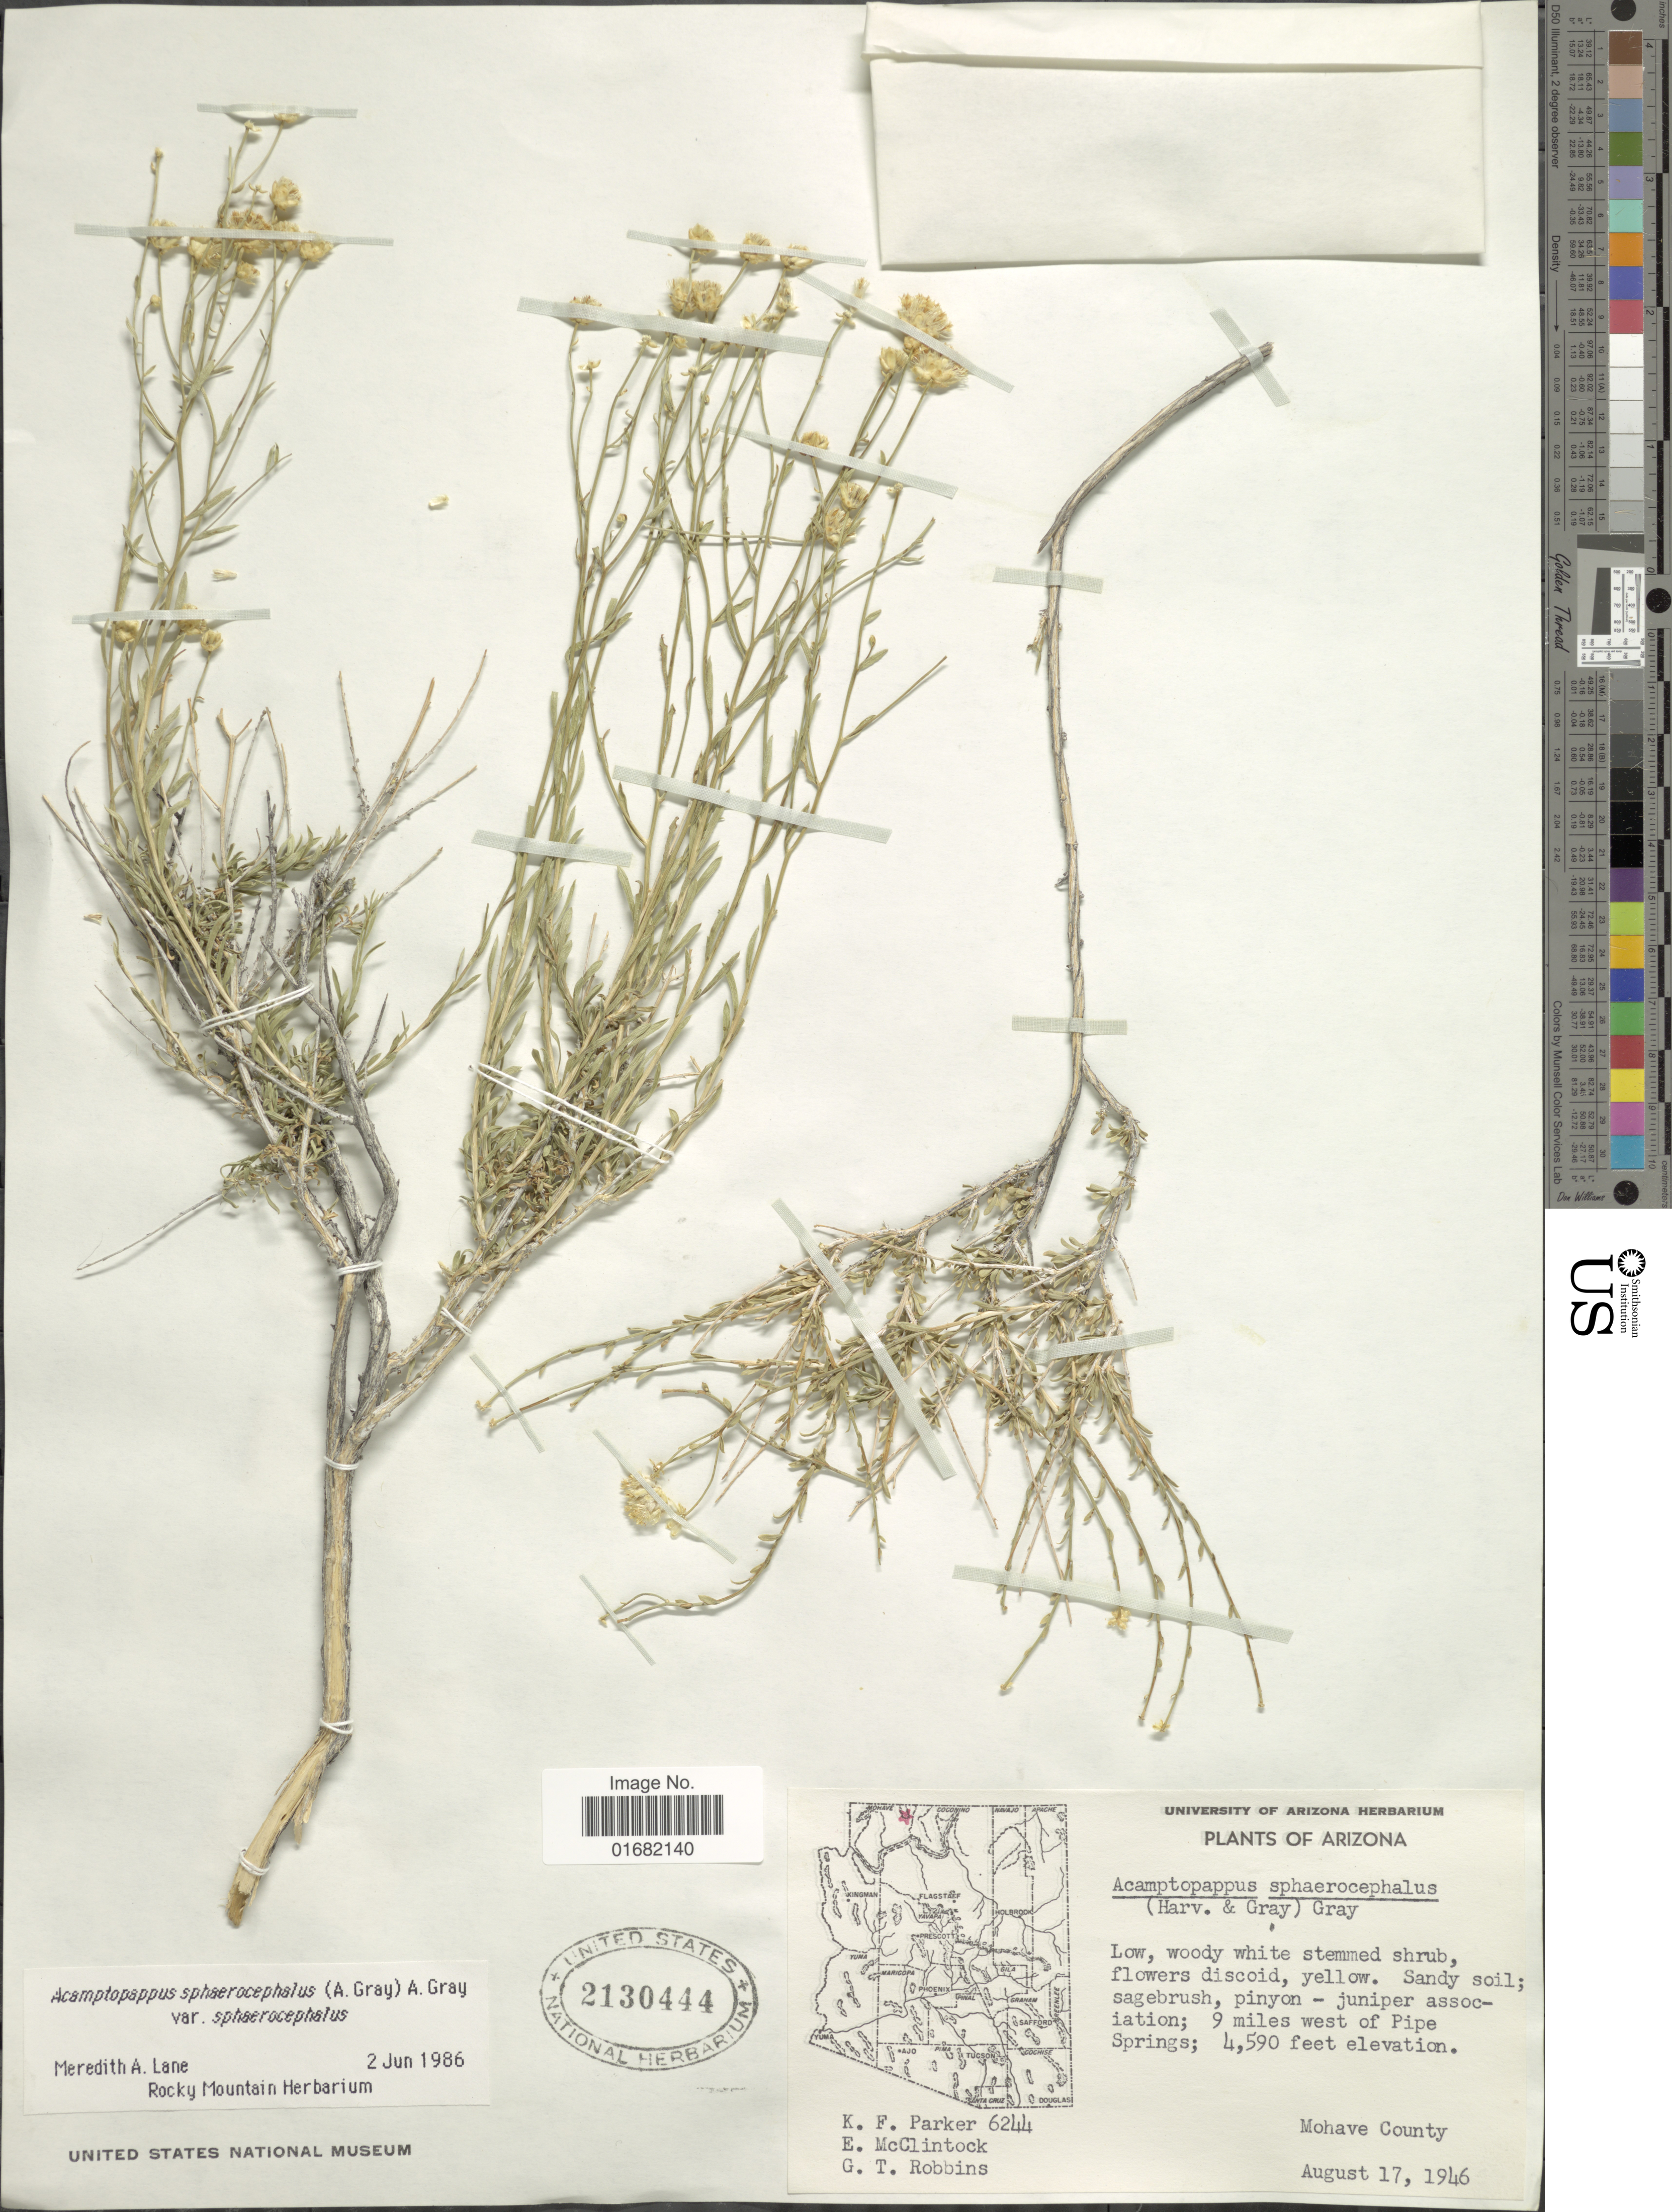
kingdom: Plantae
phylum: Tracheophyta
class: Magnoliopsida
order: Asterales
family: Asteraceae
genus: Acamptopappus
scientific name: Acamptopappus sphaerocephalus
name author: A. Gray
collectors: K. F. Parker, E. McClintock & G. T. Robbins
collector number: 6244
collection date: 1946-08-17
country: United States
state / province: Arizona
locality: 9 miles west of Pipe Springs. Mohave County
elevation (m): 1399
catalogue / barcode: US 2130444